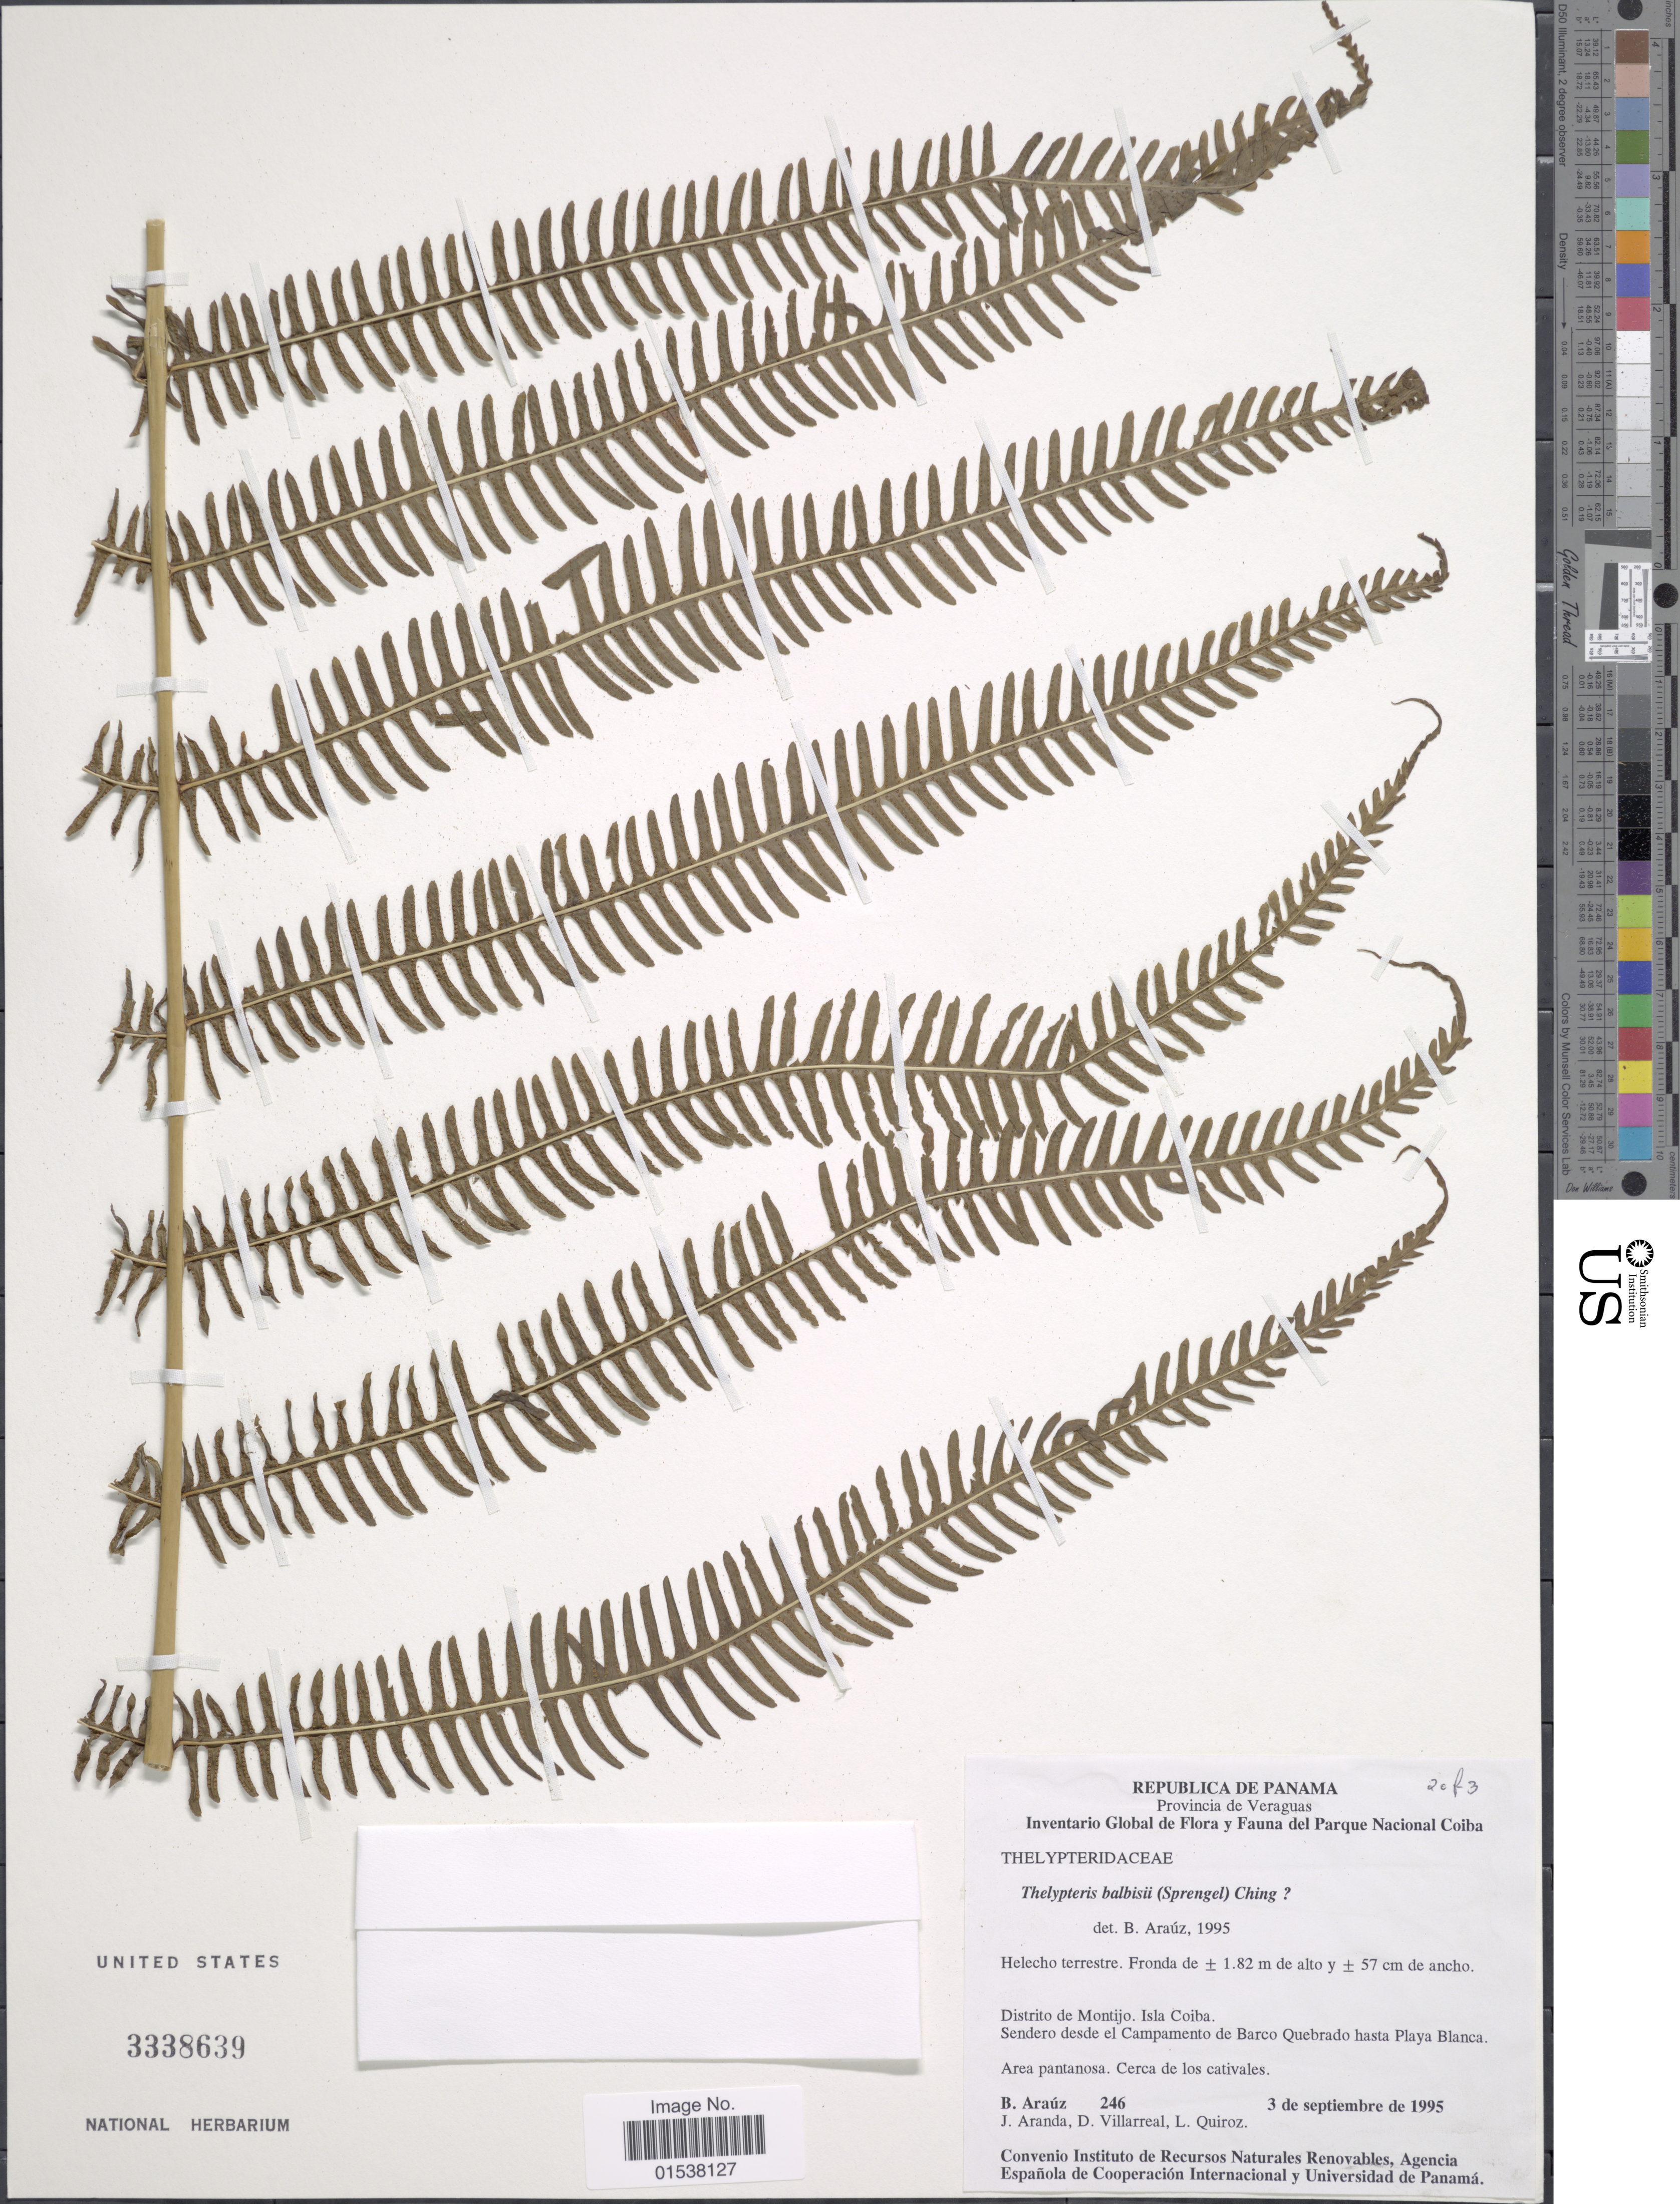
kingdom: Plantae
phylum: Tracheophyta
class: Polypodiopsida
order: Polypodiales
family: Thelypteridaceae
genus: Amauropelta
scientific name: Amauropelta balbisii (Spreng.) comb. nov., ined. 2015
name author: (Spreng.)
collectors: B. Araúz, J. Aranda, D. Villarreal & L. Quiroz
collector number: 246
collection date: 1995-09-03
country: Panama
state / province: Veraguas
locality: Republica de Panama, Provincia de Verguas, Distrito de Montijo, Isla Coiba, Sendero desde el Campamento de Barco Quebrado hasta Playa Blanca, area pantanosa, cerca de los cativales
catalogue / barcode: US 3338639